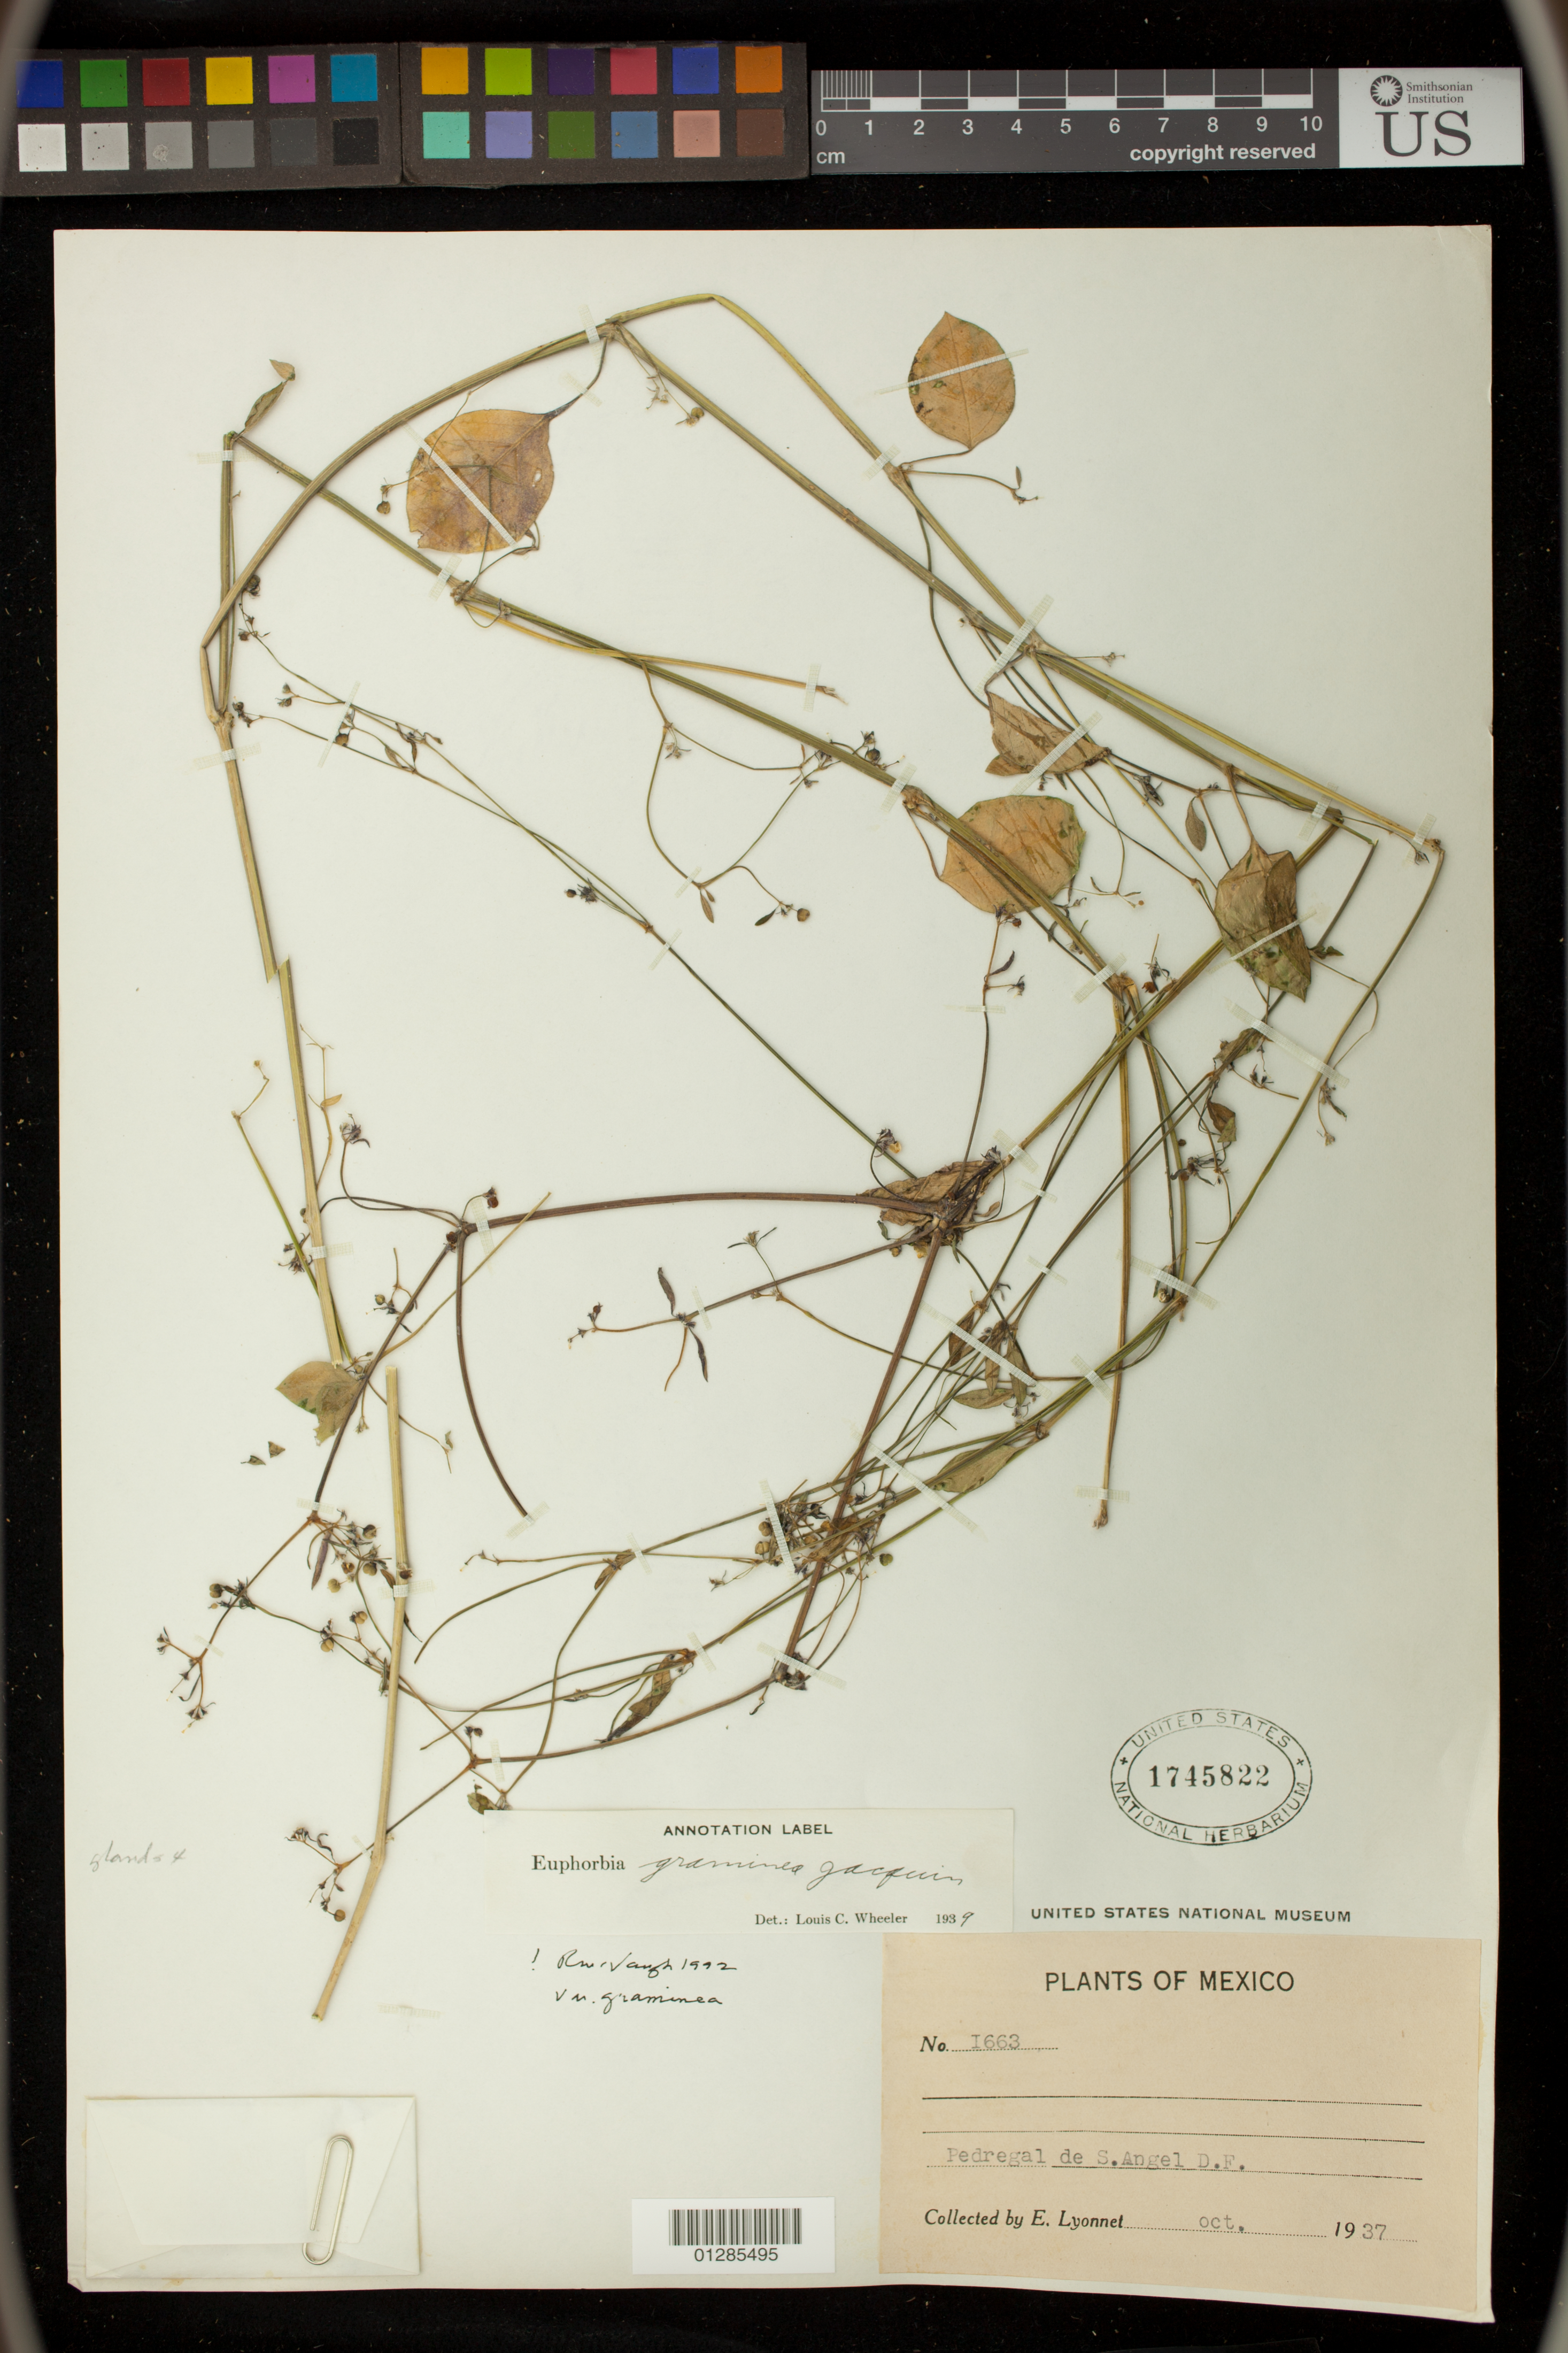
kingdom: Plantae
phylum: Tracheophyta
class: Magnoliopsida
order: Malpighiales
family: Euphorbiaceae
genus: Euphorbia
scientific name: Euphorbia graminea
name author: Jacq.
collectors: E. Lyonnet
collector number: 1663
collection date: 1937-10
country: Mexico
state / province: Distrito Federal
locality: Pedregal de S. Angel D.F.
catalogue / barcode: US 1745822